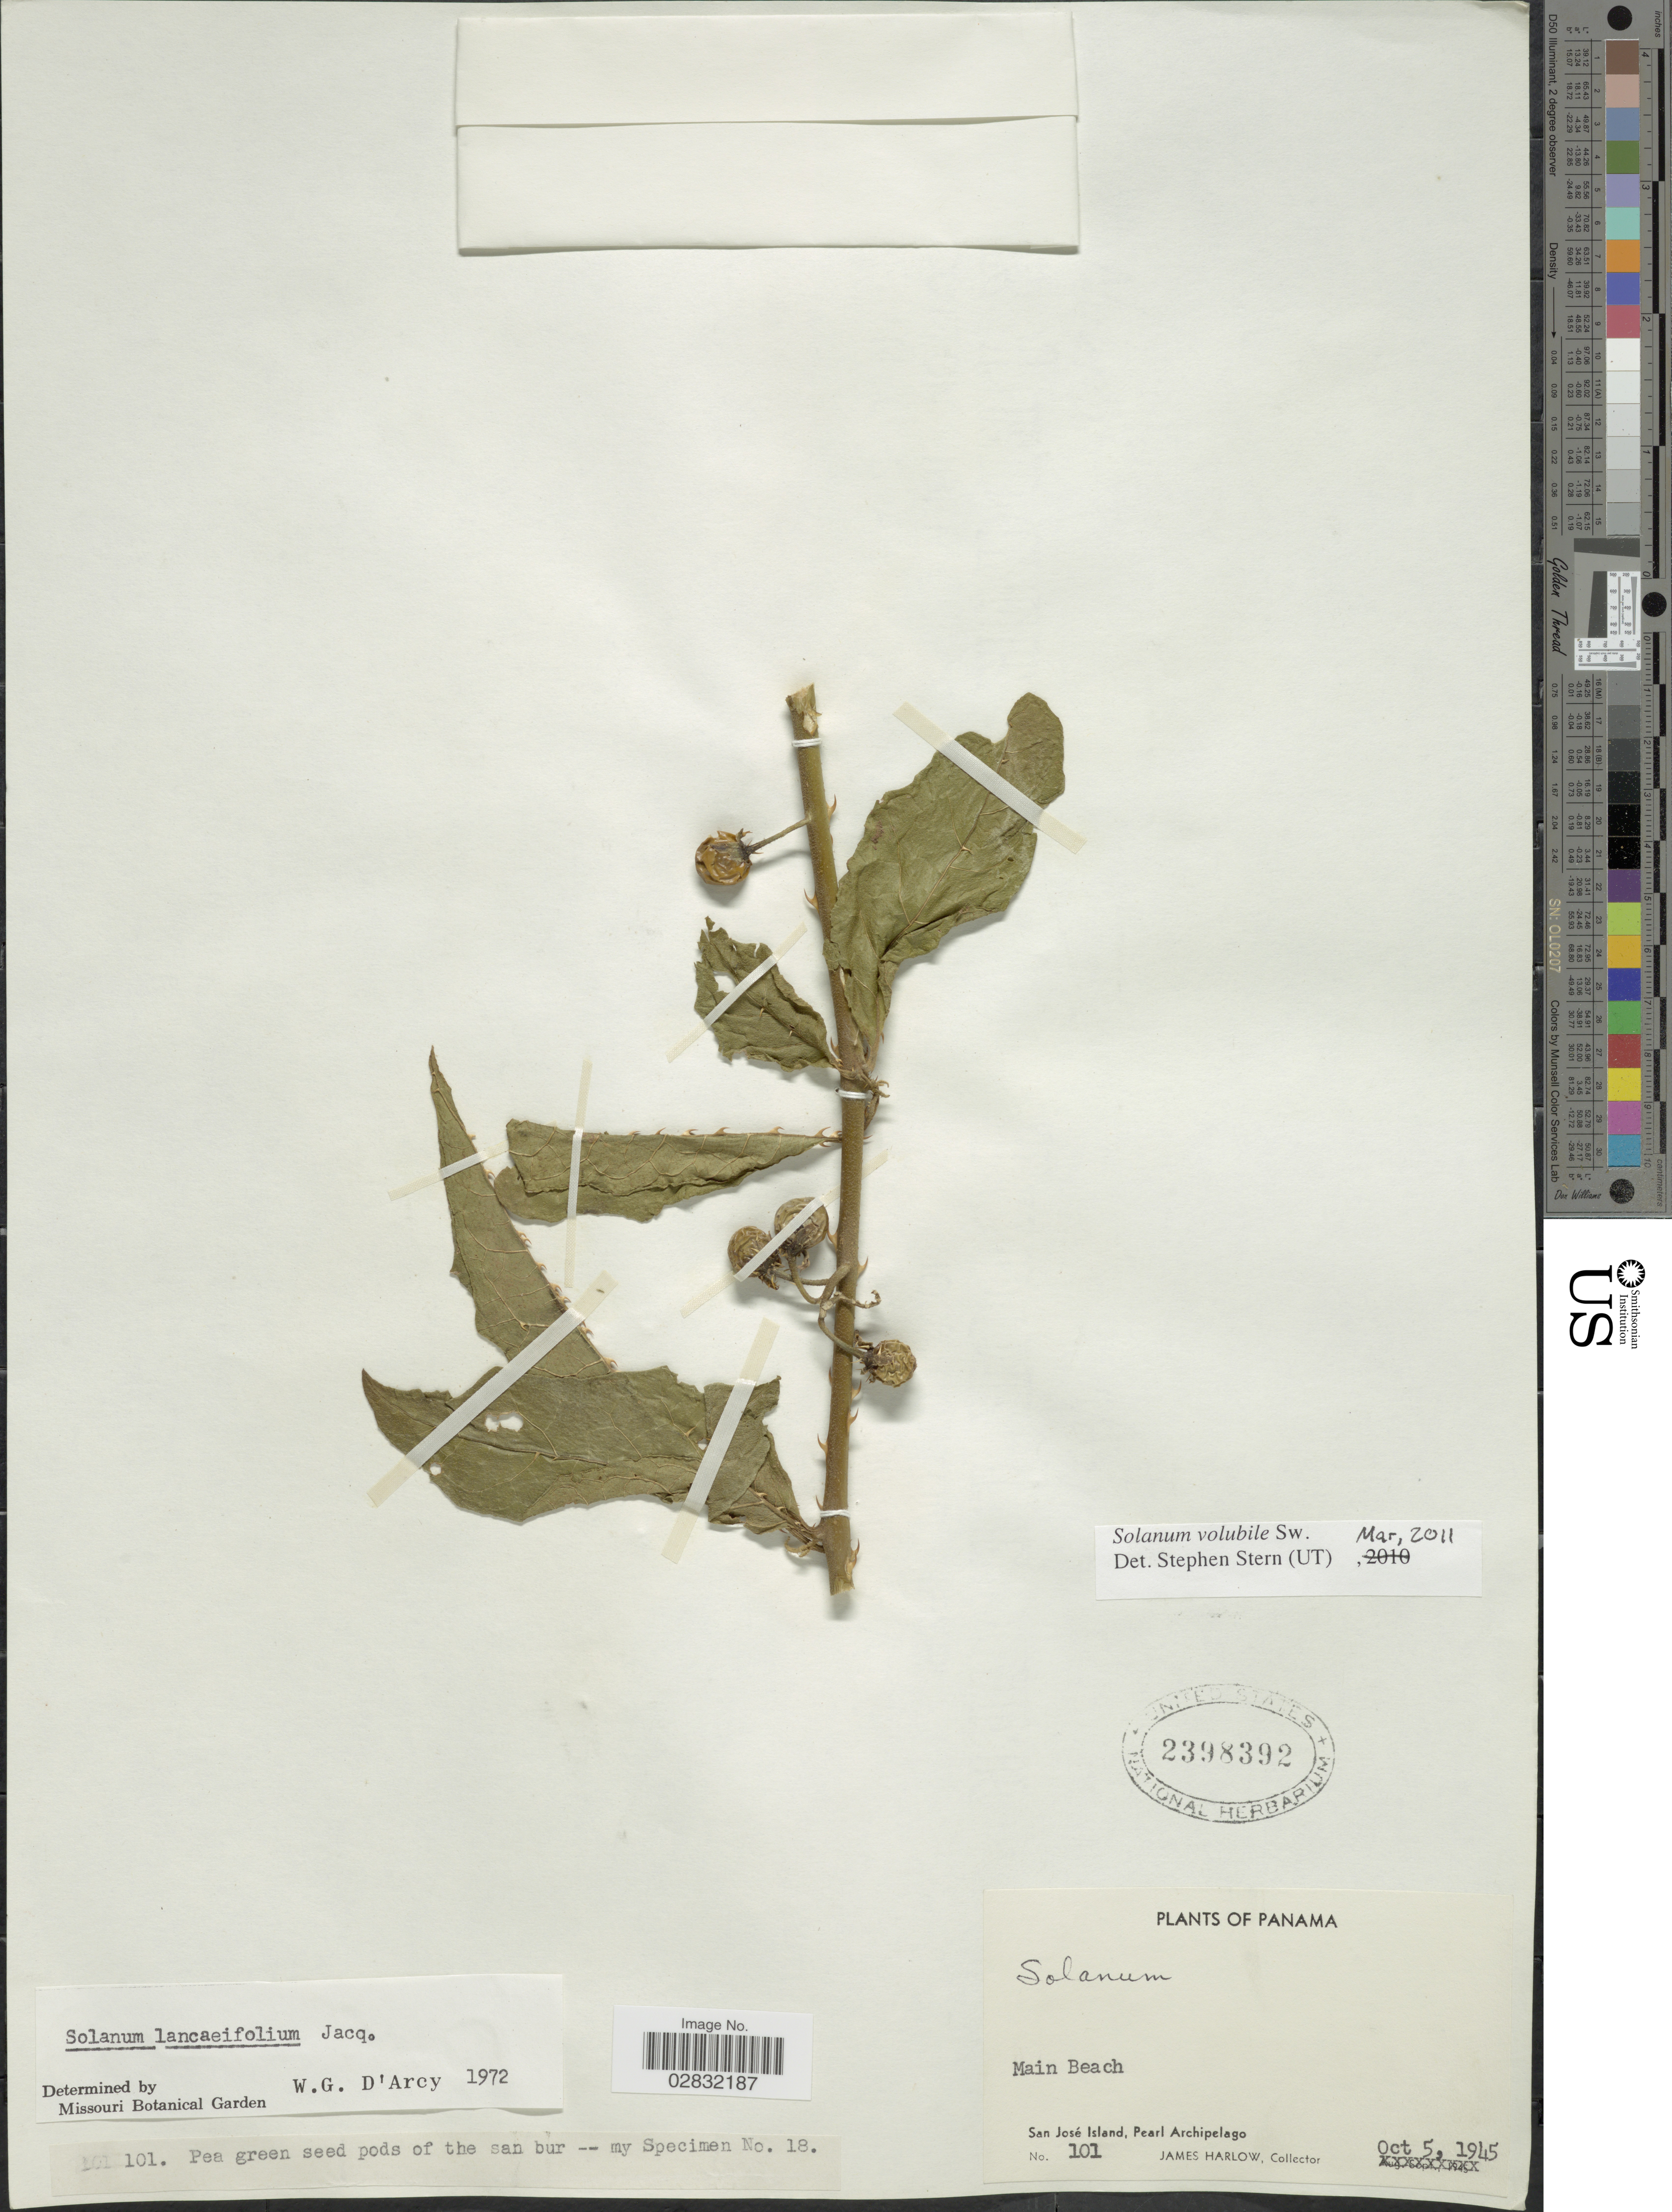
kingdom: Plantae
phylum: Tracheophyta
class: Magnoliopsida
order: Solanales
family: Solanaceae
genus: Solanum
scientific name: Solanum volubile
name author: Sw.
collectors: J. Harlow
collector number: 101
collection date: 1945-10-05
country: Panama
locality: Main Beach, San José Island, Pearl Archipelago.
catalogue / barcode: US 2398392